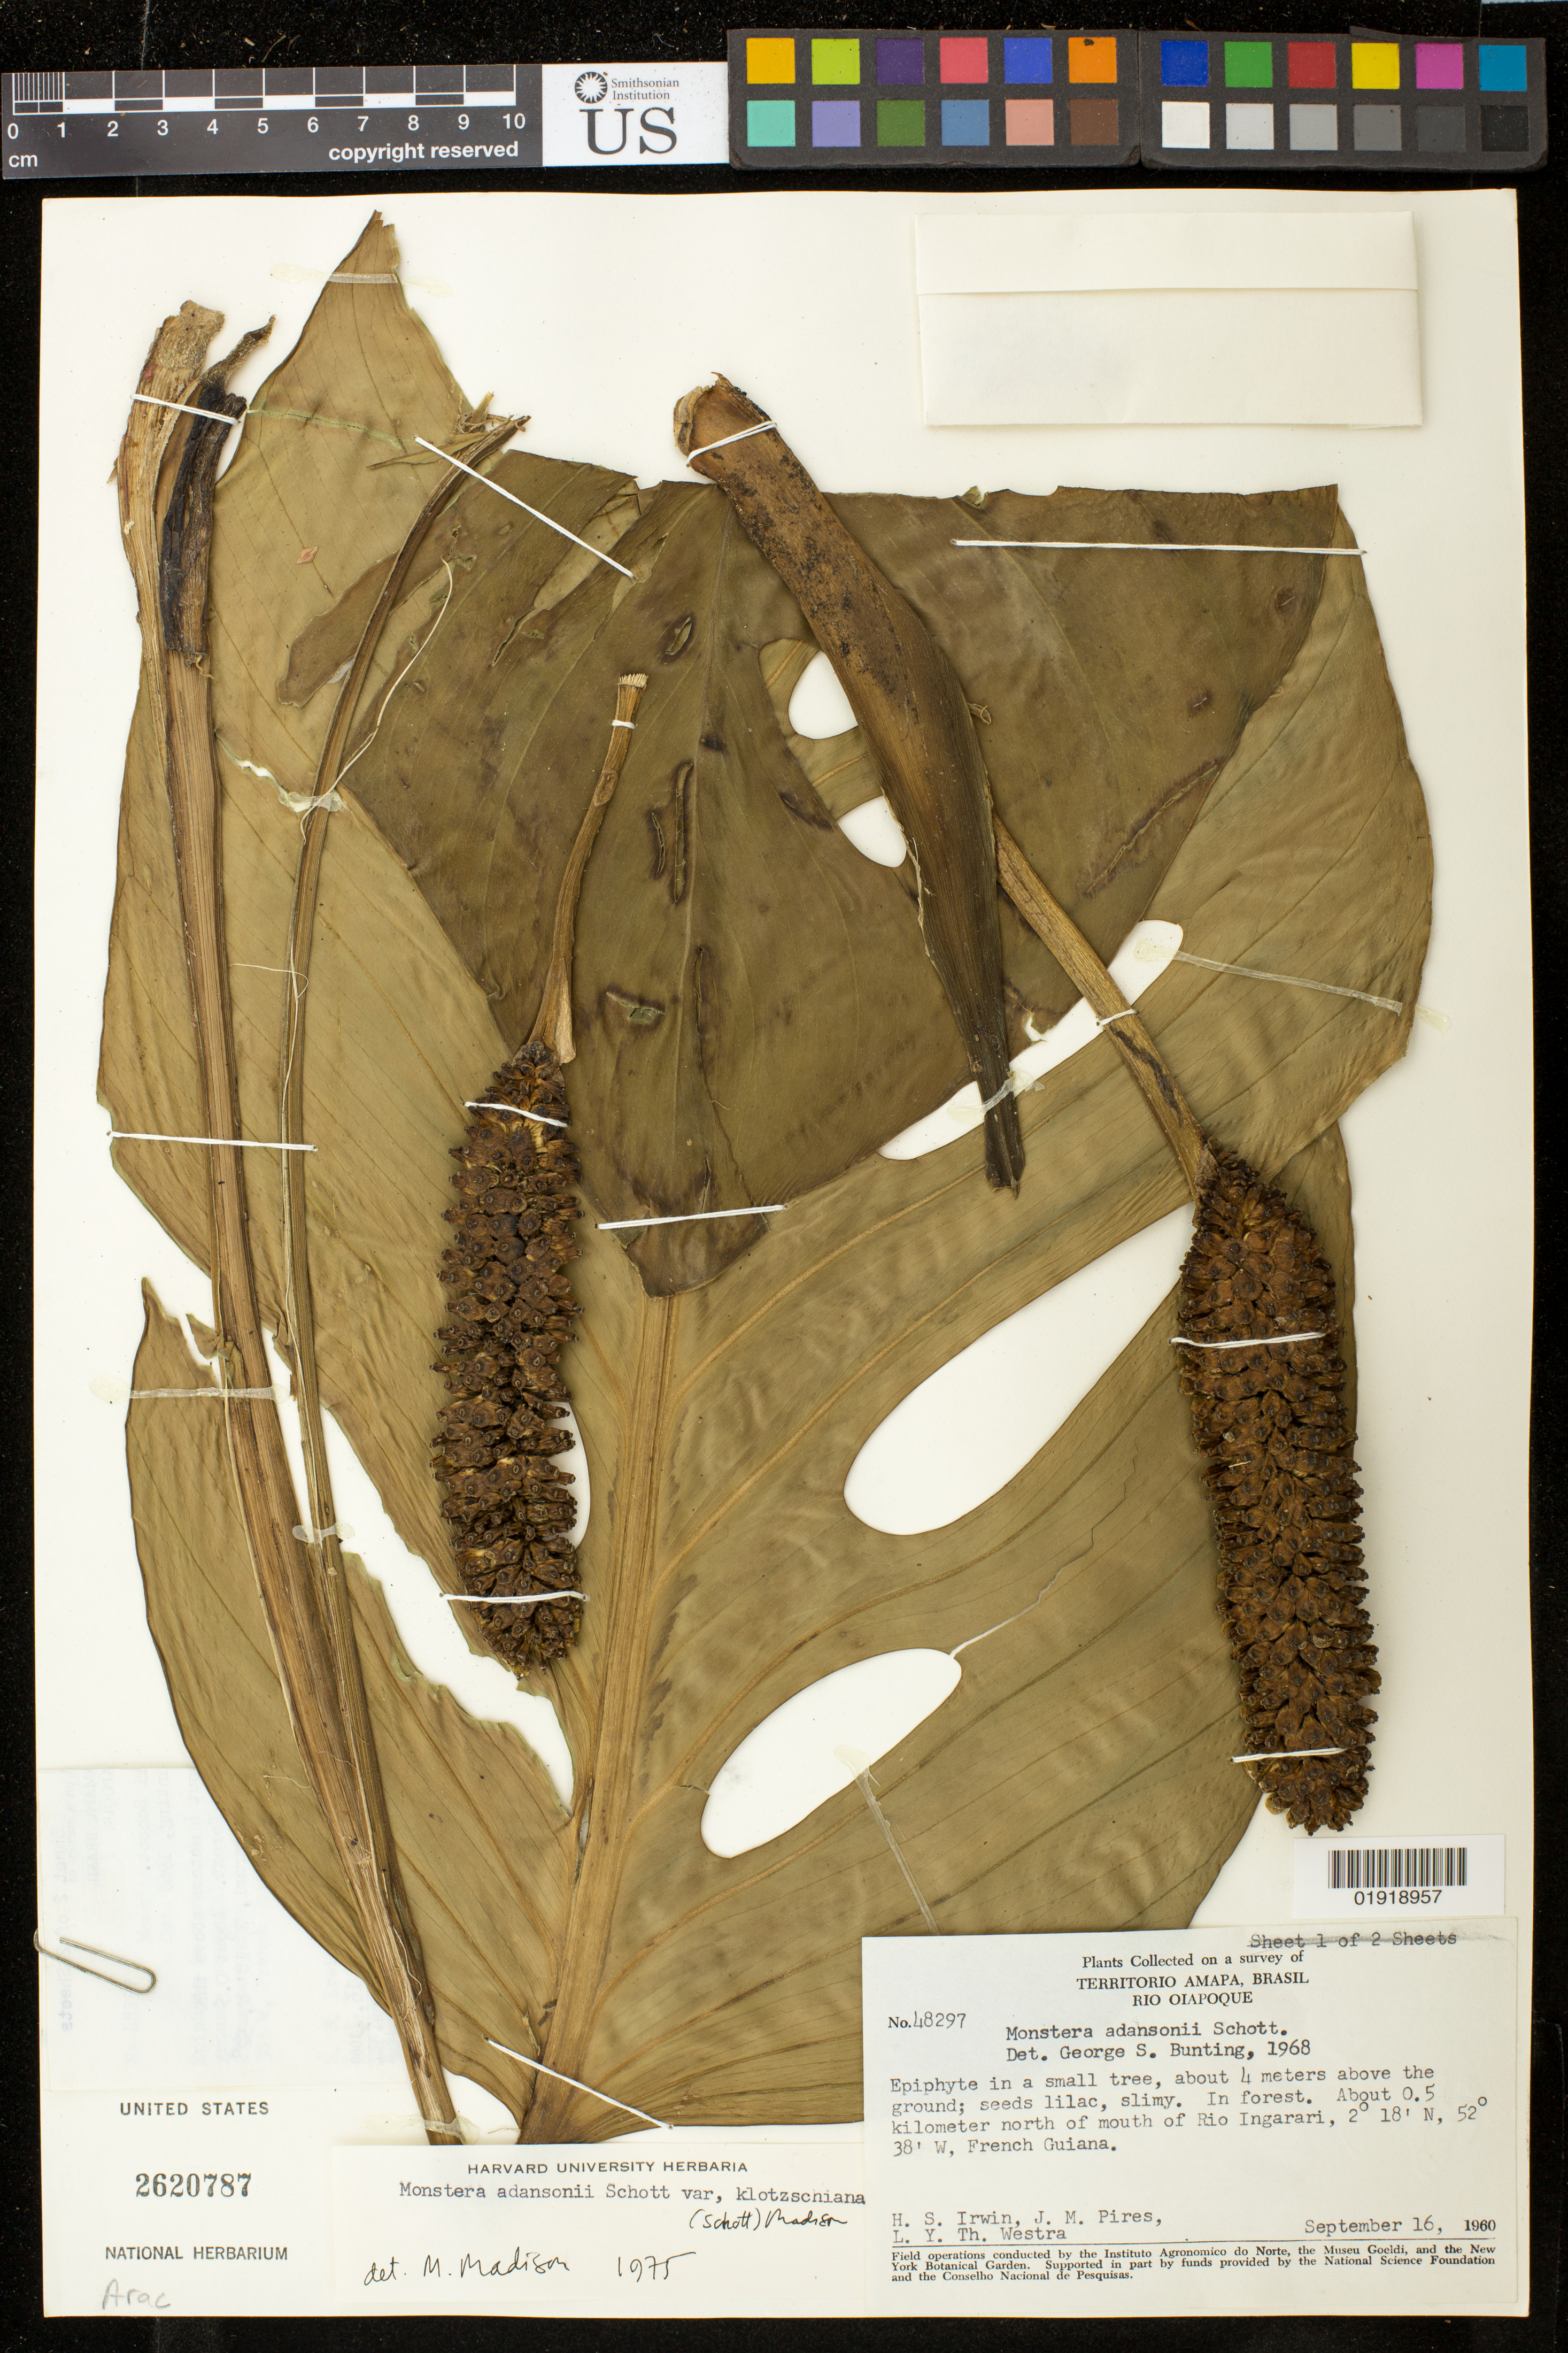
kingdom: Plantae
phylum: Tracheophyta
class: Liliopsida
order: Alismatales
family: Araceae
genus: Monstera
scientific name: Monstera adansonii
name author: Schott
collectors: H. Irwin, J. M. Pires & L. Y. T. Westra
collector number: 48297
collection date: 1960-09-16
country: French Guiana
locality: About 0,5 kilometer north of mouth of Rio Ingarari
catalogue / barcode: US 2620787